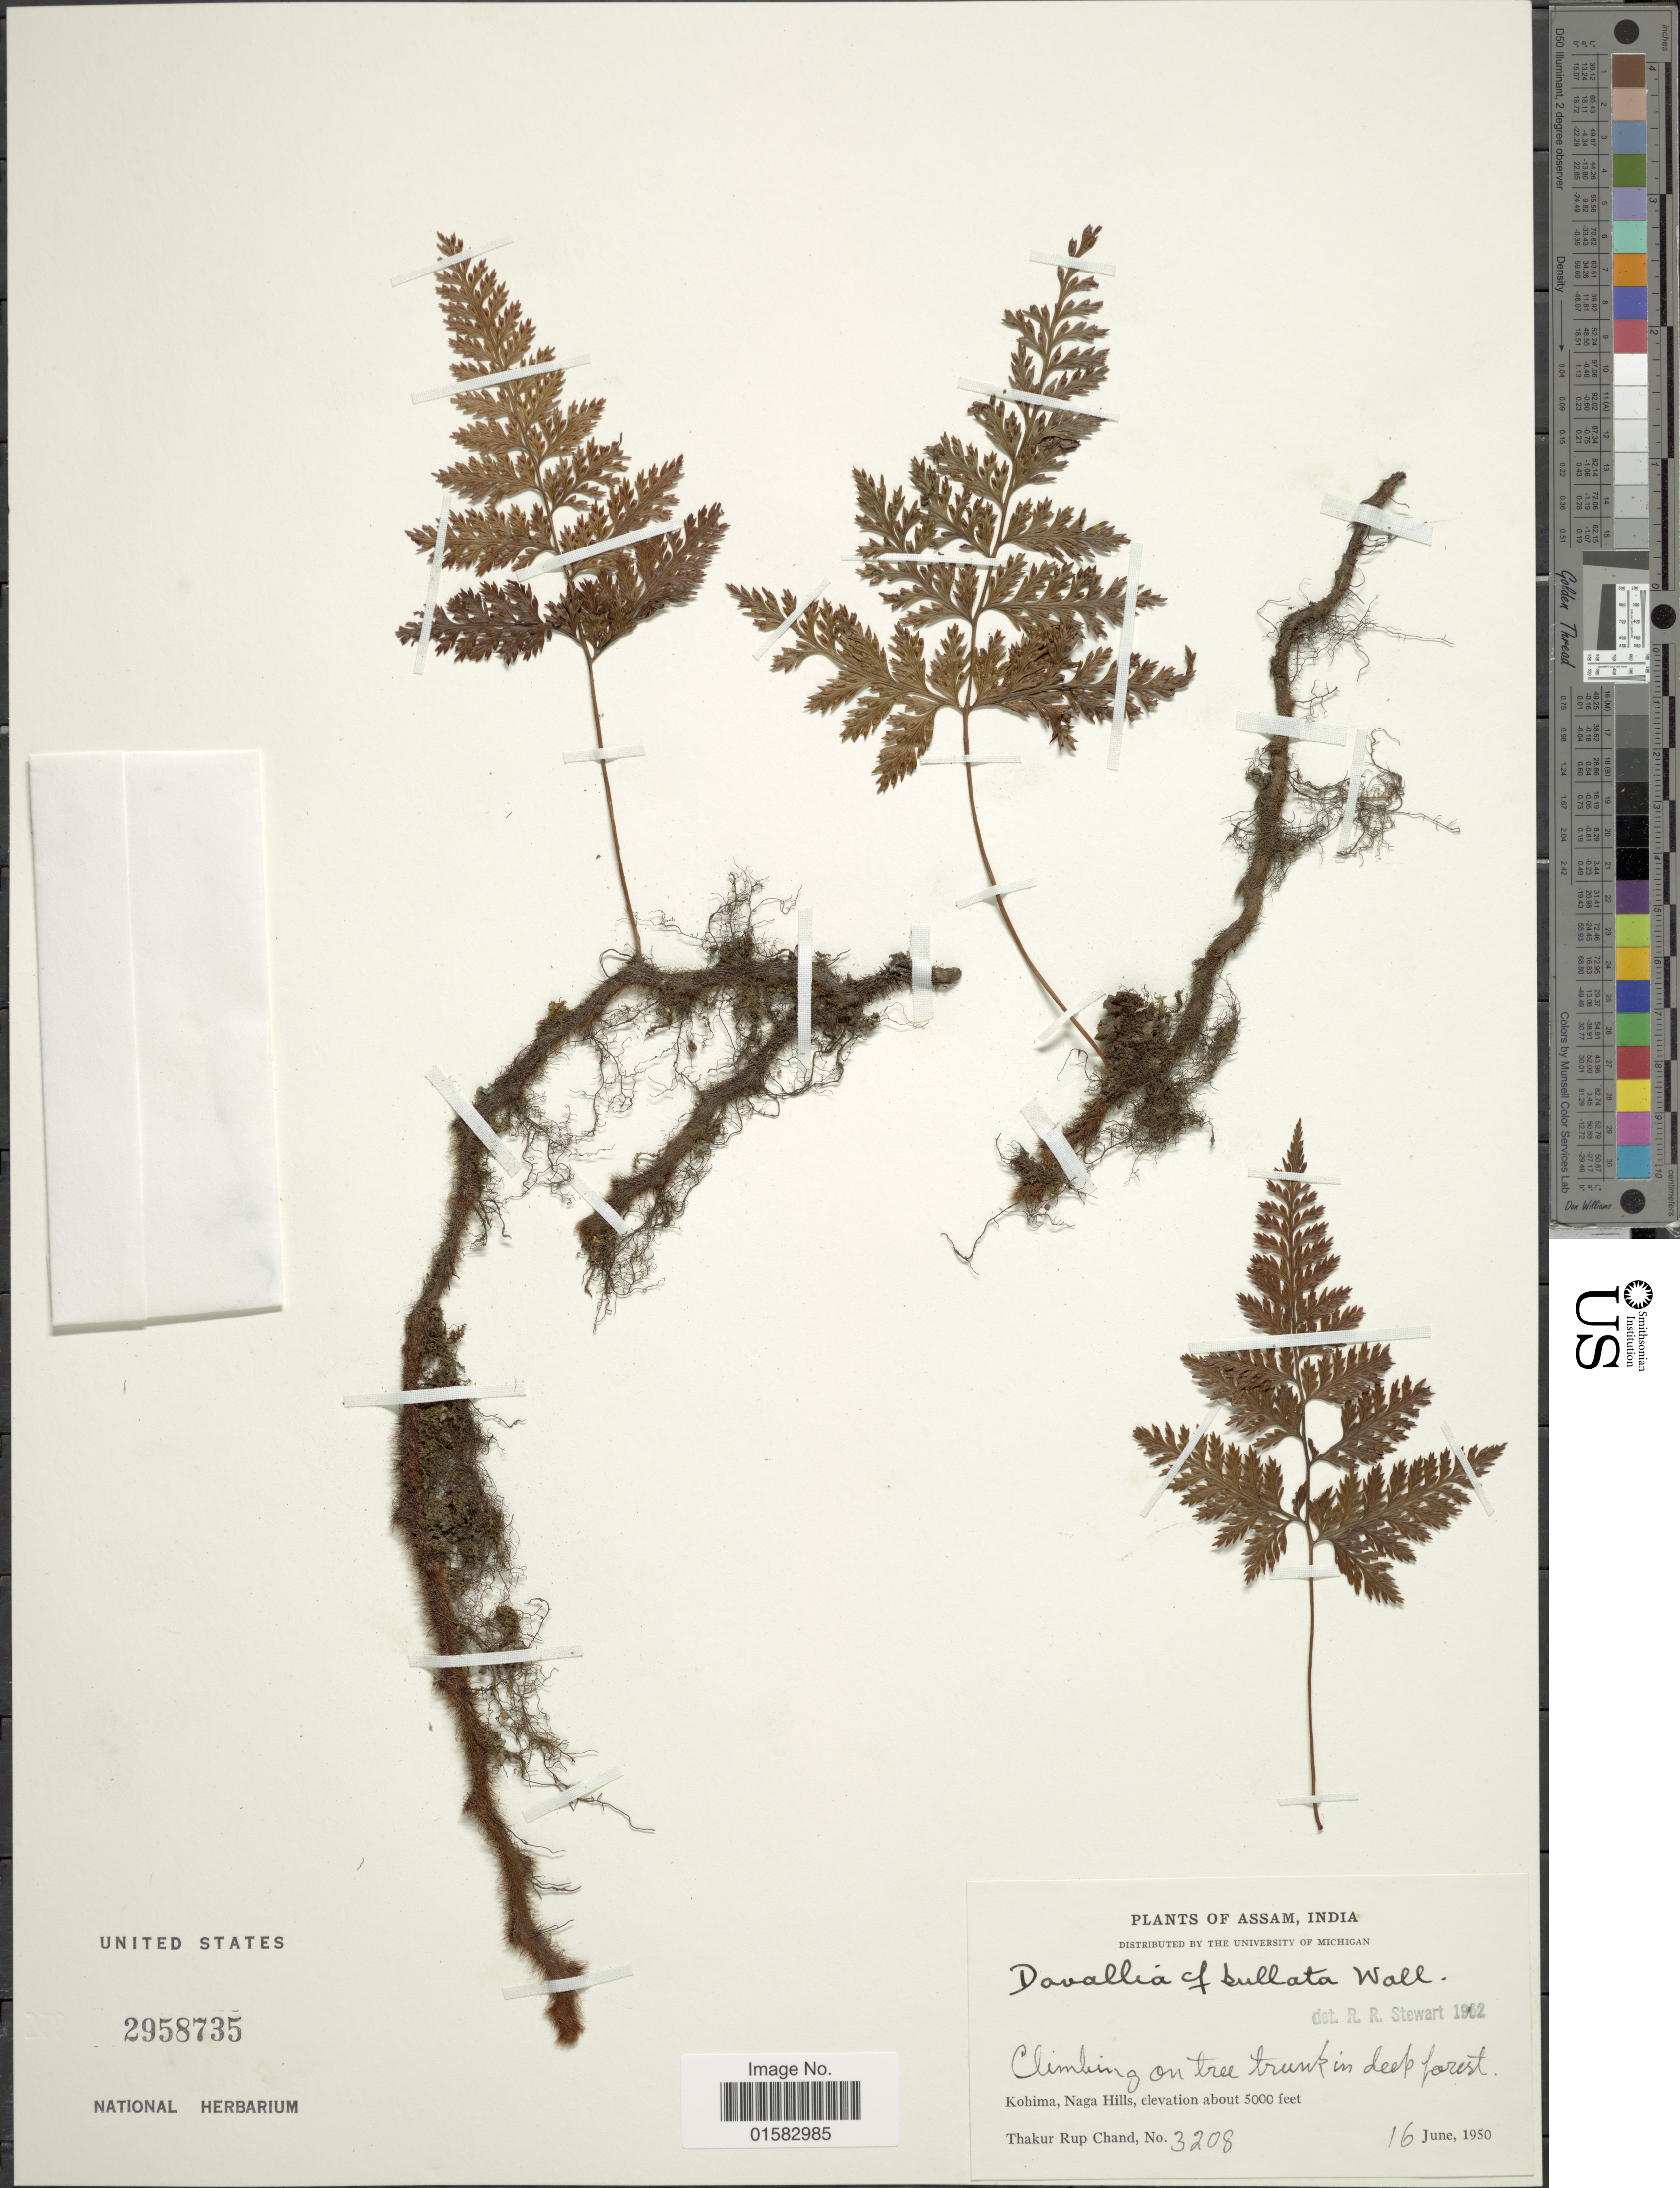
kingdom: Plantae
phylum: Tracheophyta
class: Polypodiopsida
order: Polypodiales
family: Davalliaceae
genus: Davallia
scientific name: Davallia trichomanoides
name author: Blume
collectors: T. R. Chand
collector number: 3208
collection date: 1950-06-16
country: India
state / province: Nagaland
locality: Kohima, Naga Hills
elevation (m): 1524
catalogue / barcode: US 2958735